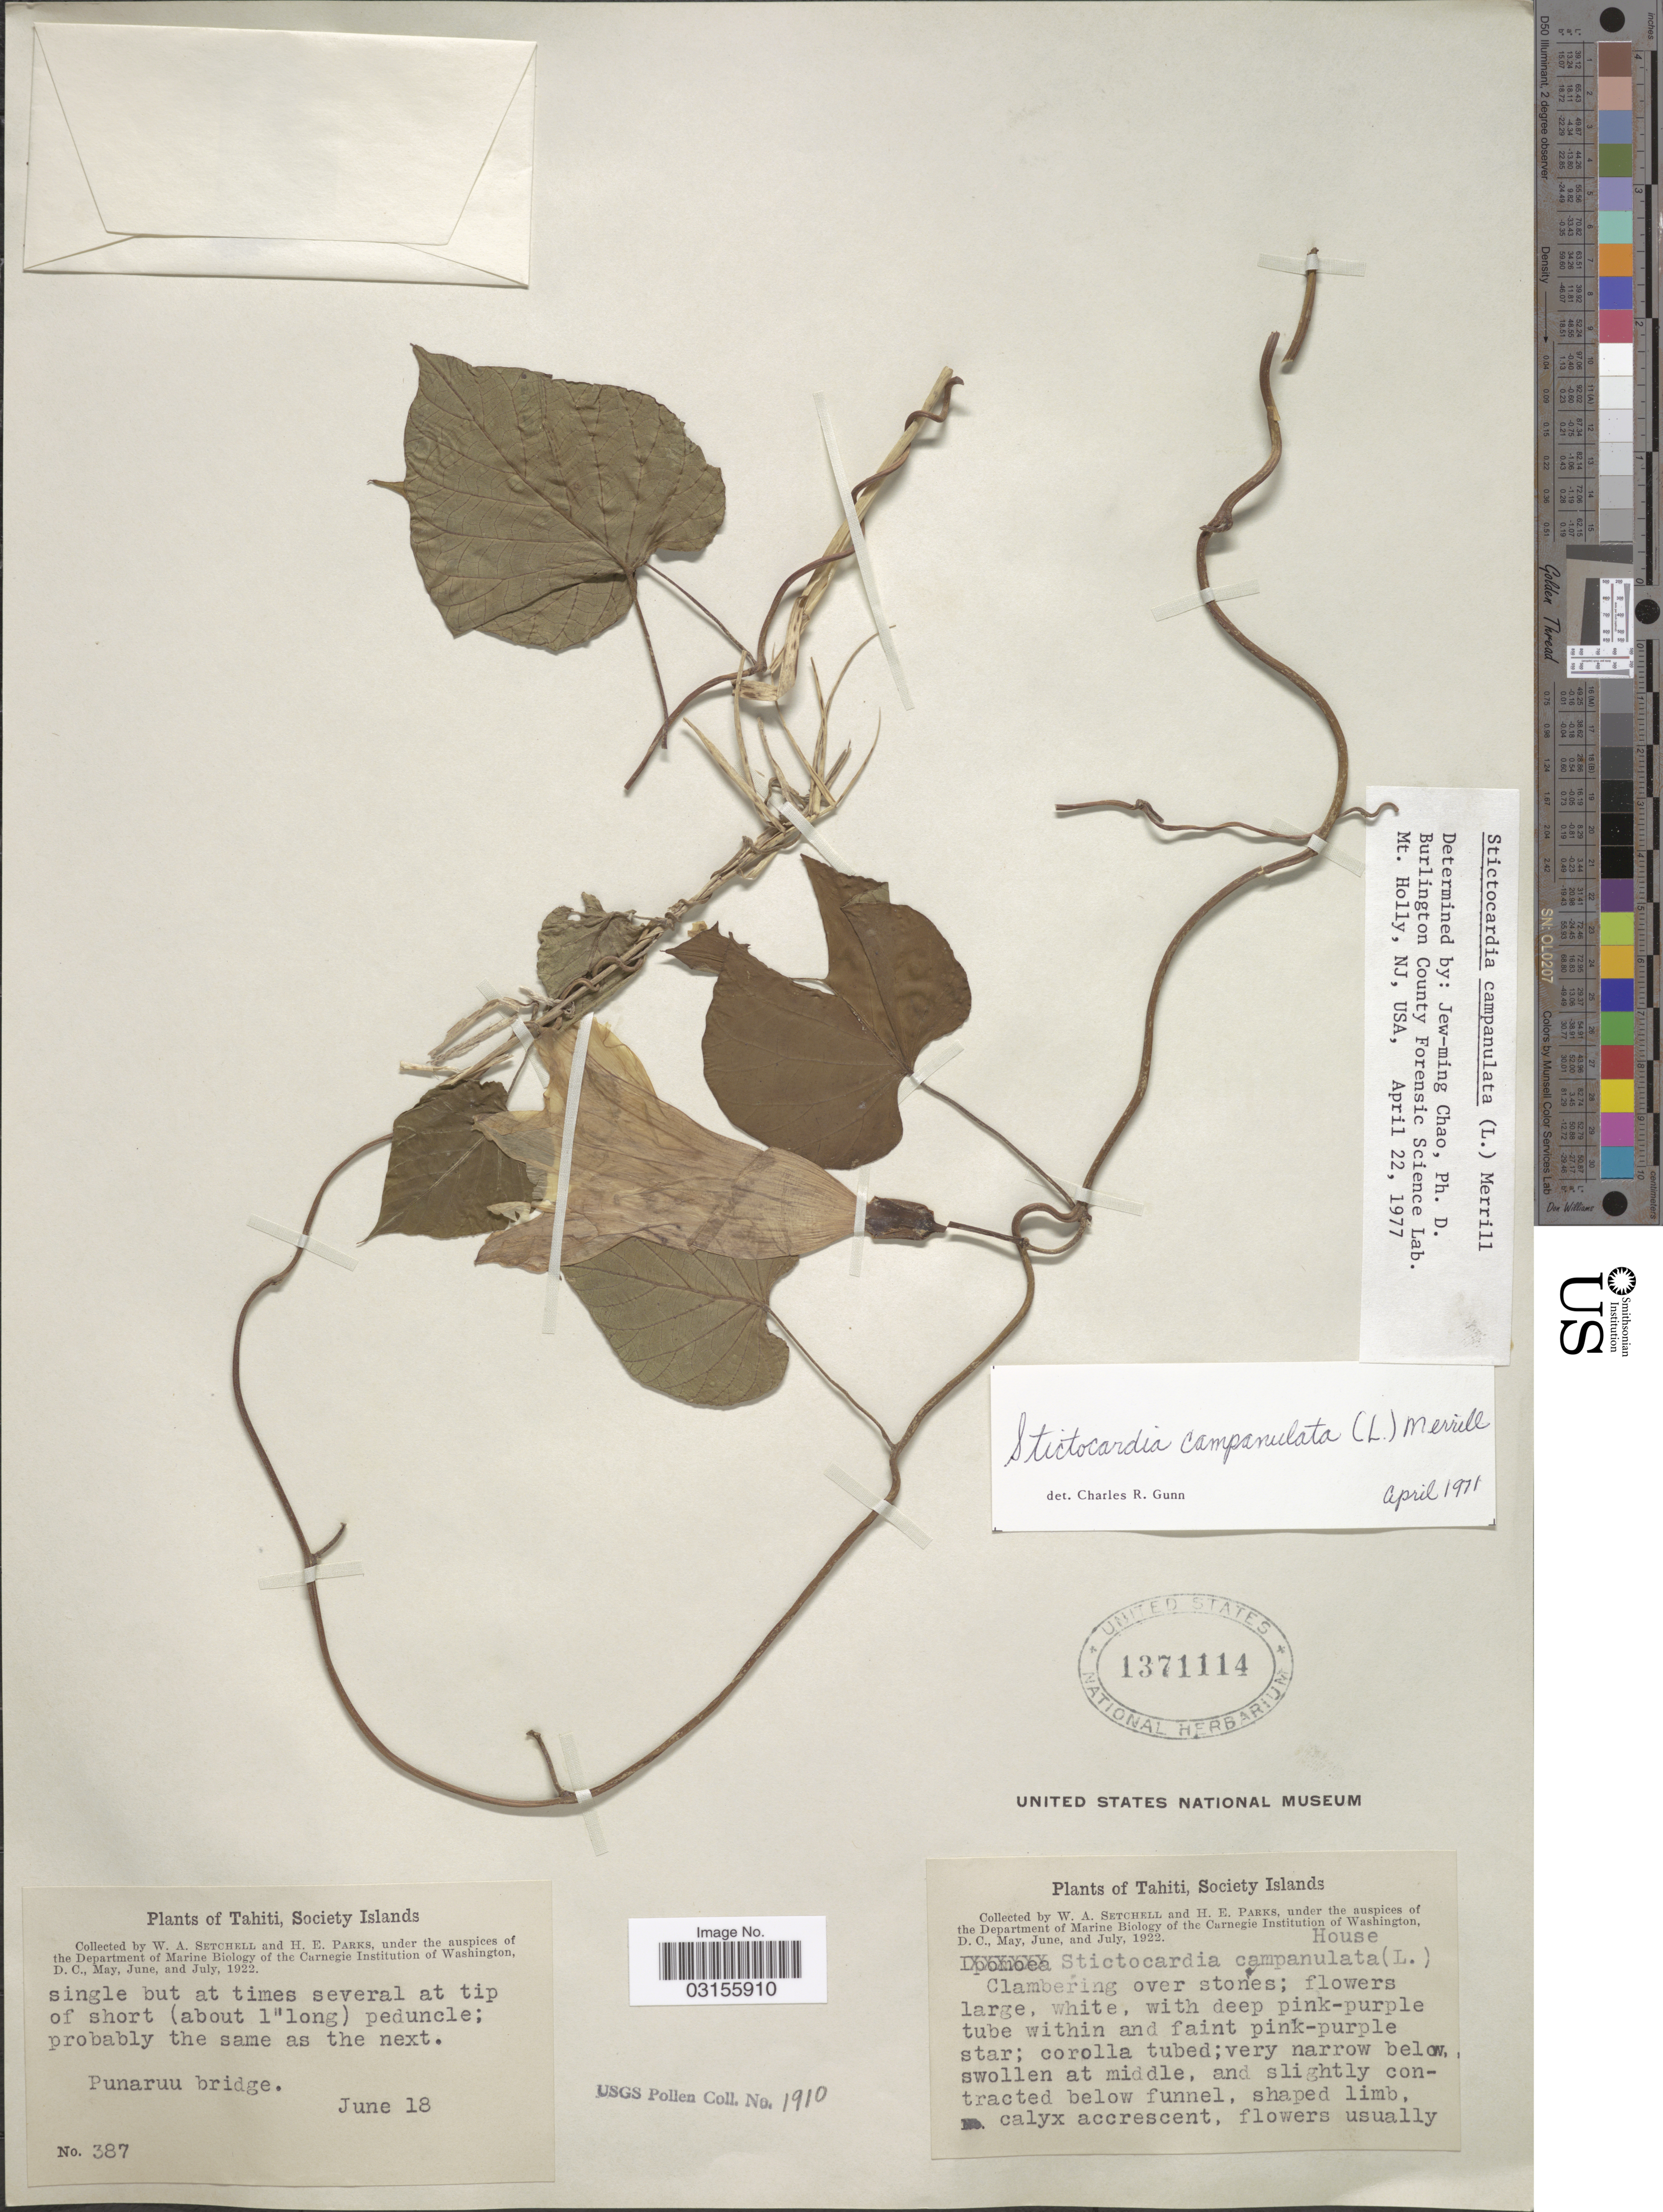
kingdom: Plantae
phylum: Tracheophyta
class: Magnoliopsida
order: Solanales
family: Convolvulaceae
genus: Stictocardia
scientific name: Stictocardia tiliifolia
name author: (Desr.) Hallier f.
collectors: W. Setchell & H. E. Parks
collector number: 387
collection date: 1922-06-18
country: French Polynesia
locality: Tahiti, Society Islands. Punaruu bridge.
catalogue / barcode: US 1371114